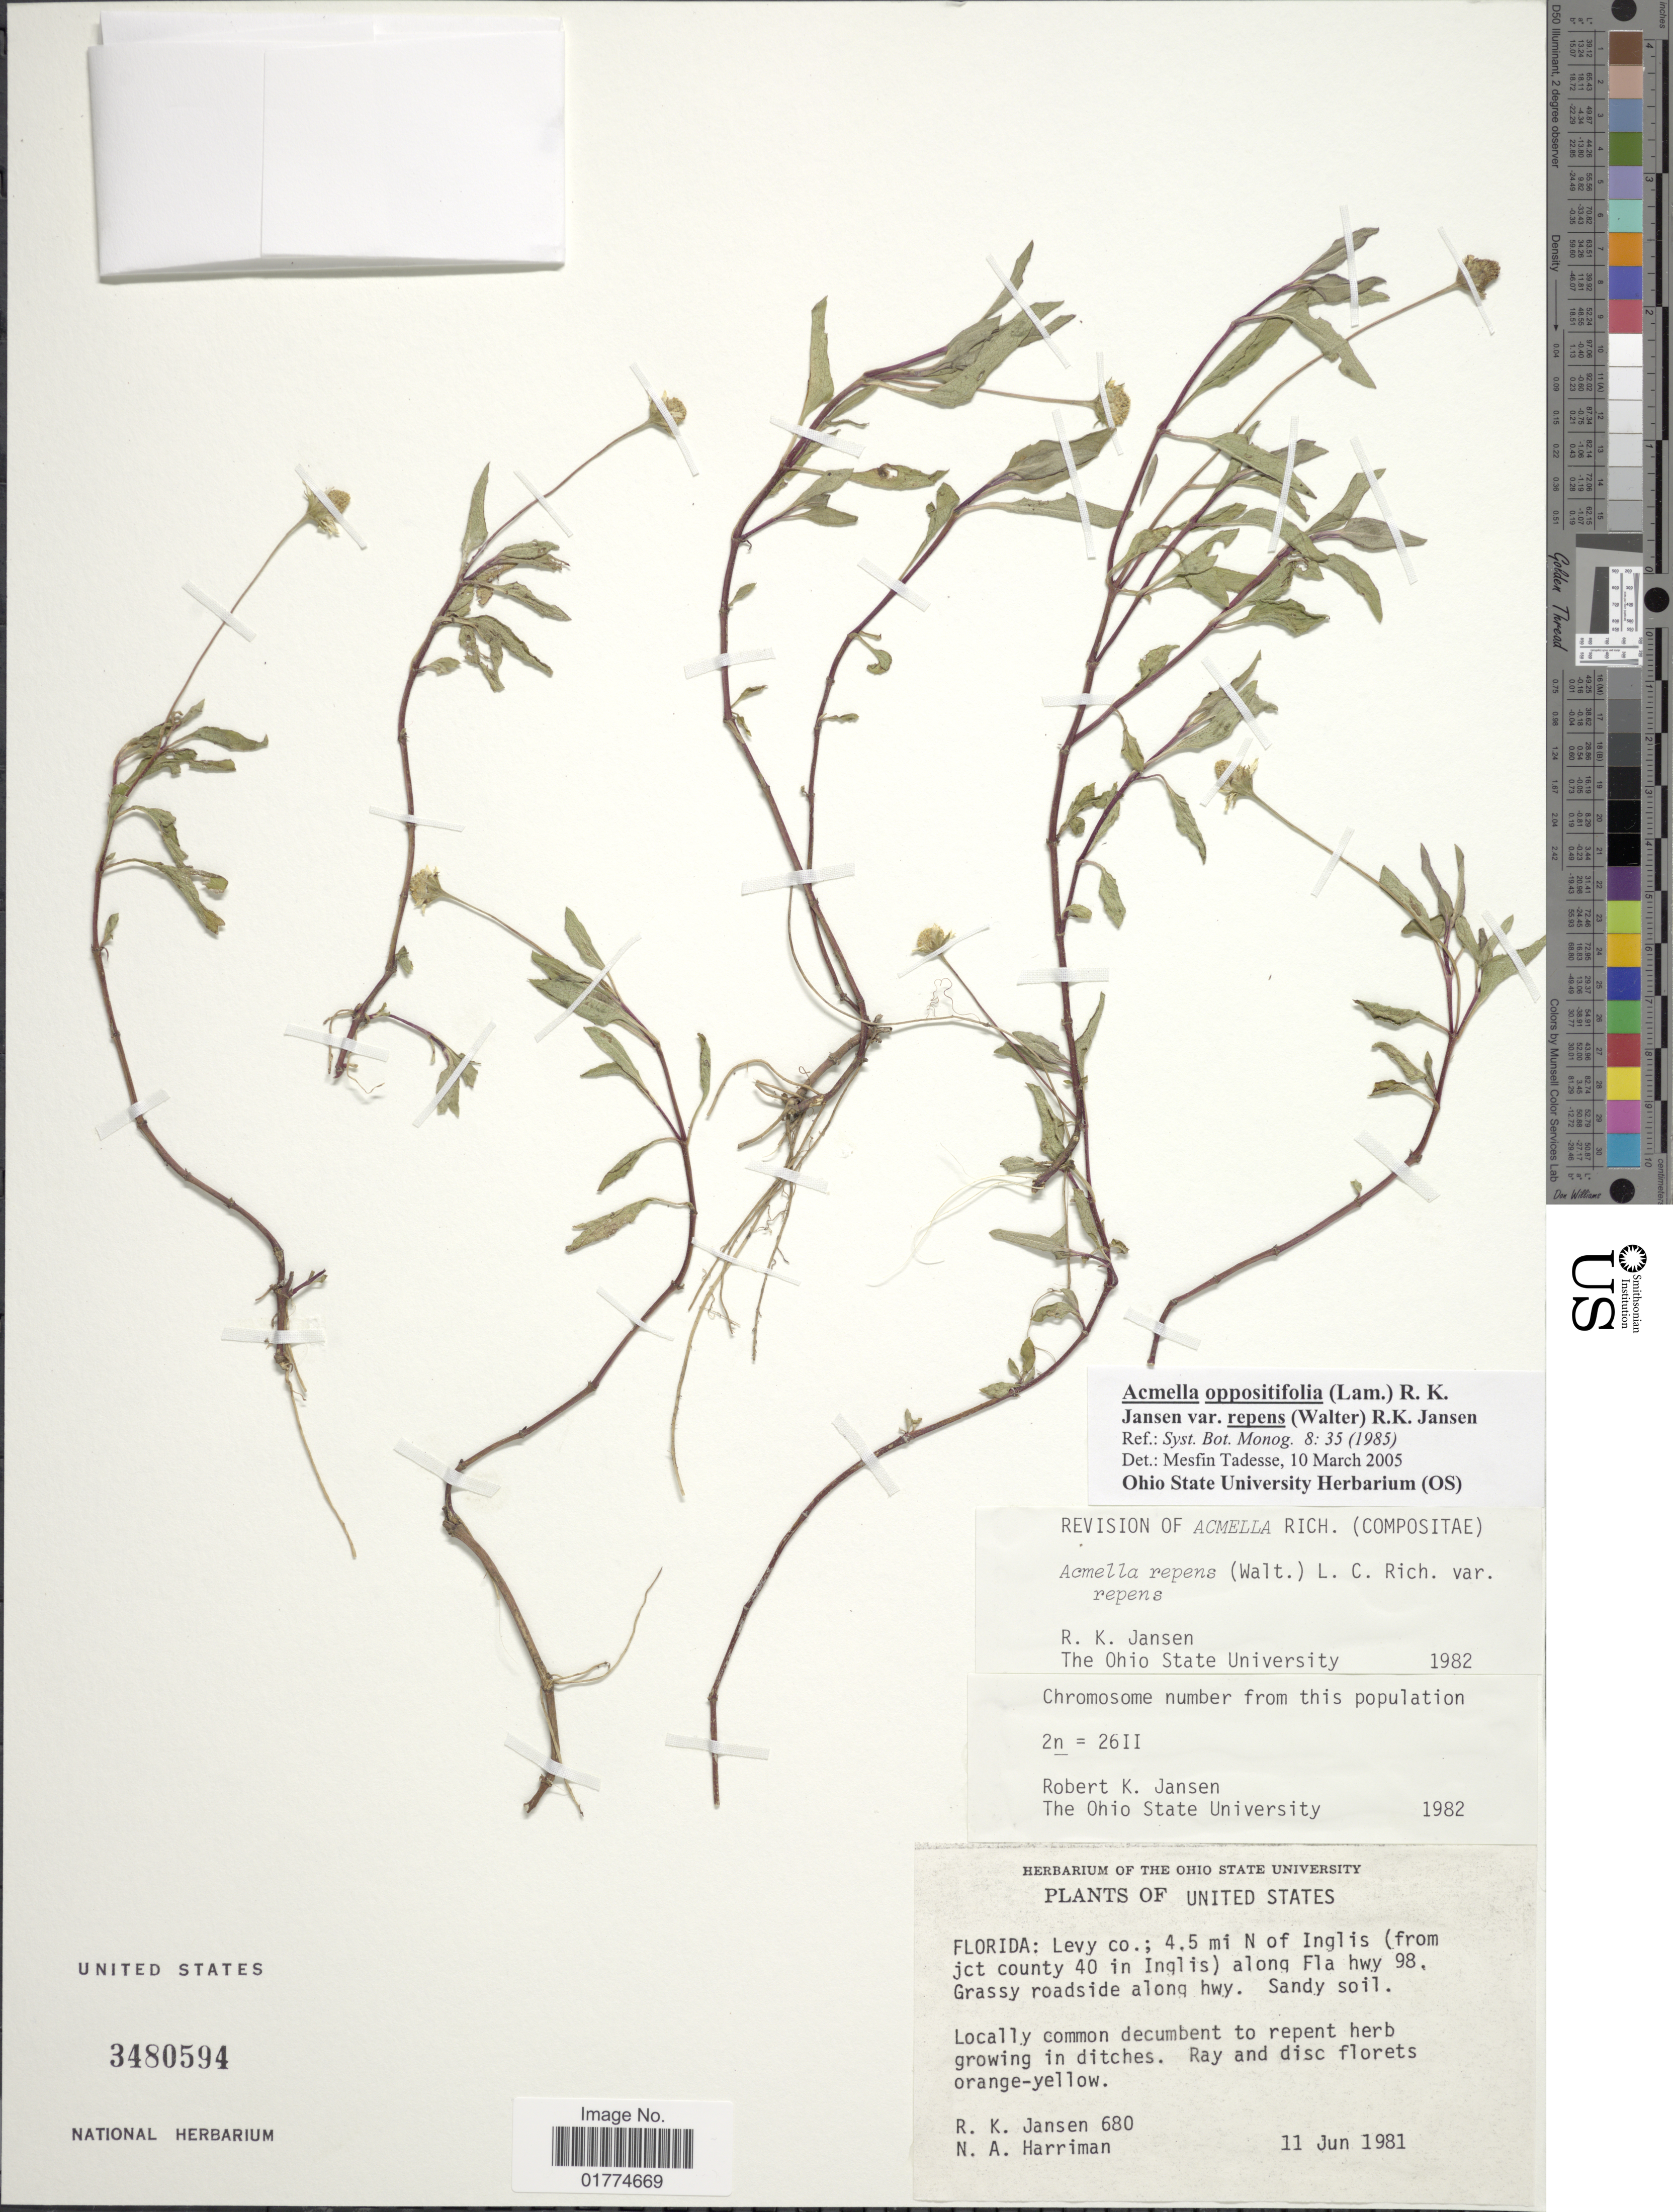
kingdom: Plantae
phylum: Tracheophyta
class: Magnoliopsida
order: Asterales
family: Asteraceae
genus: Acmella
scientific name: Acmella oppositifolia var. repens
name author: (Walter) R.K. Jansen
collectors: R. K. Jansen & N. A. Harriman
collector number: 680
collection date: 1981-06-11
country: United States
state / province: Florida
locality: Levy co.; 4.5 mi N of Inglis (from jct county 40 in Inglis) along Fla Hwy 98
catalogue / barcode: US 3480594